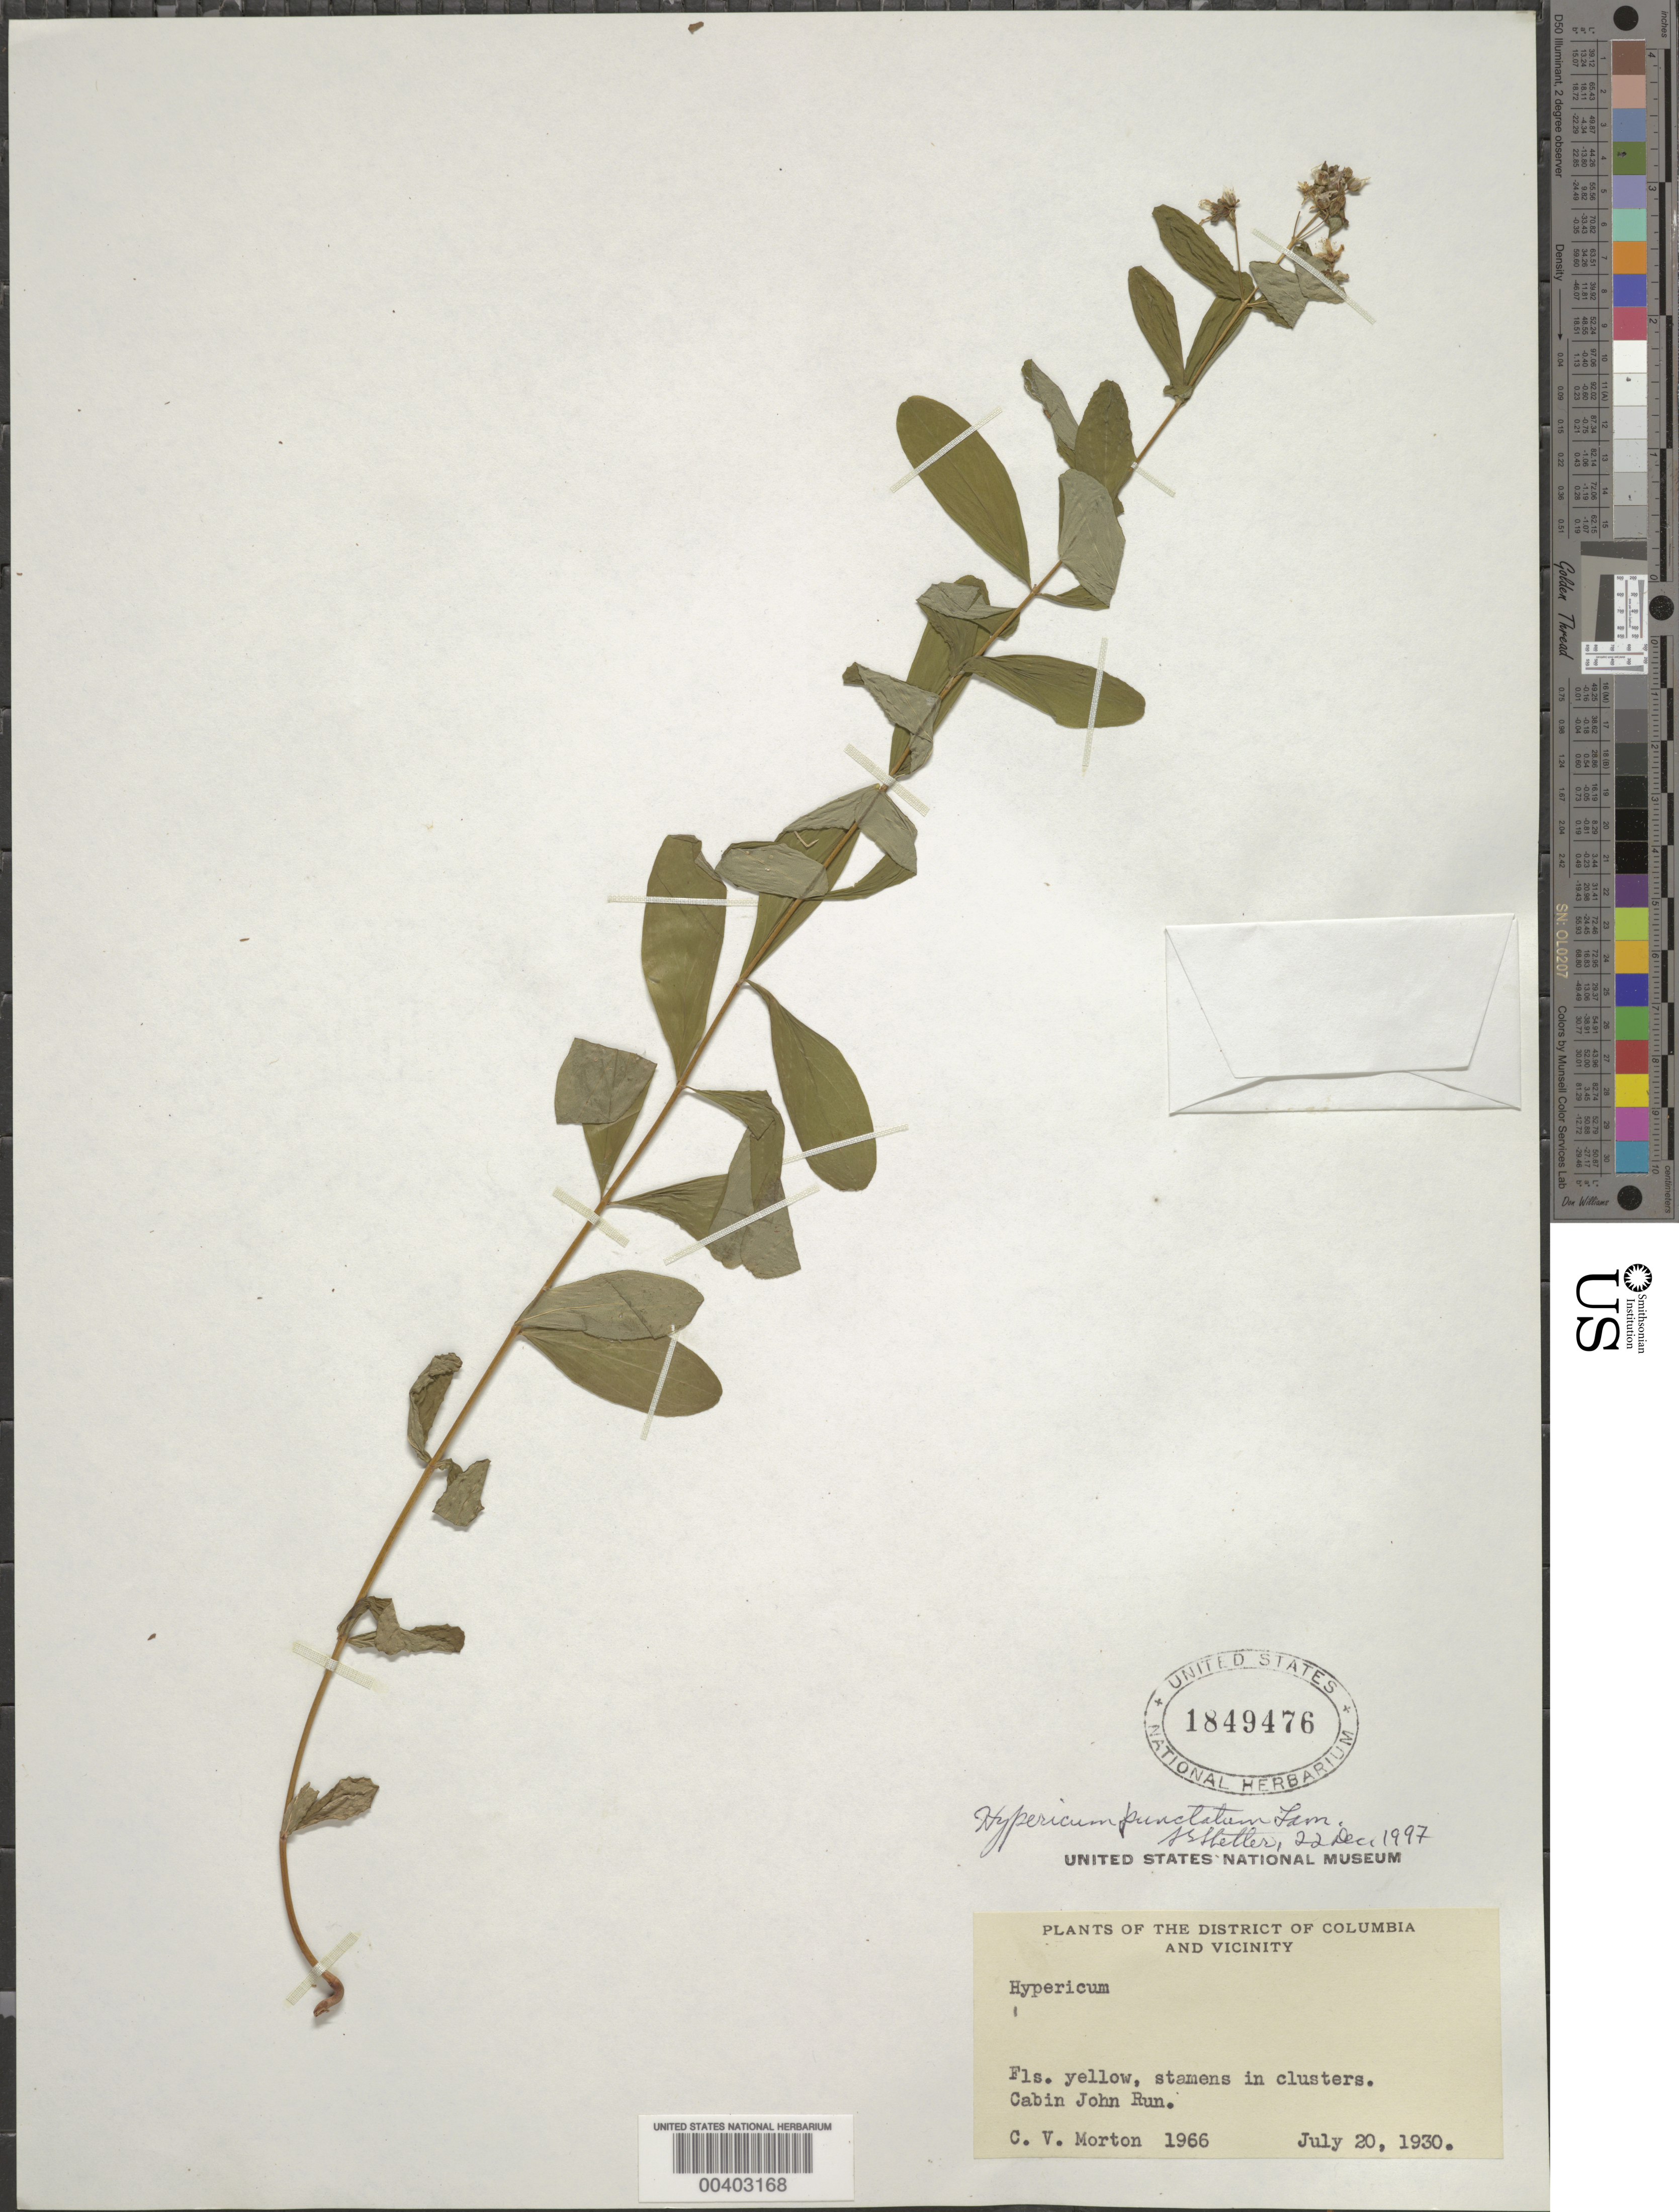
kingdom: Plantae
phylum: Tracheophyta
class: Magnoliopsida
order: Malpighiales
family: Hypericaceae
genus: Hypericum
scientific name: Hypericum punctatum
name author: Lam.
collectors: C. V. Morton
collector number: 1966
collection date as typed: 20 Jul 1930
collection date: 1930-07-20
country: United States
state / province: Maryland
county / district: Montgomery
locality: Cabin John Run C. & O. Canal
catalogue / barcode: US 1849476